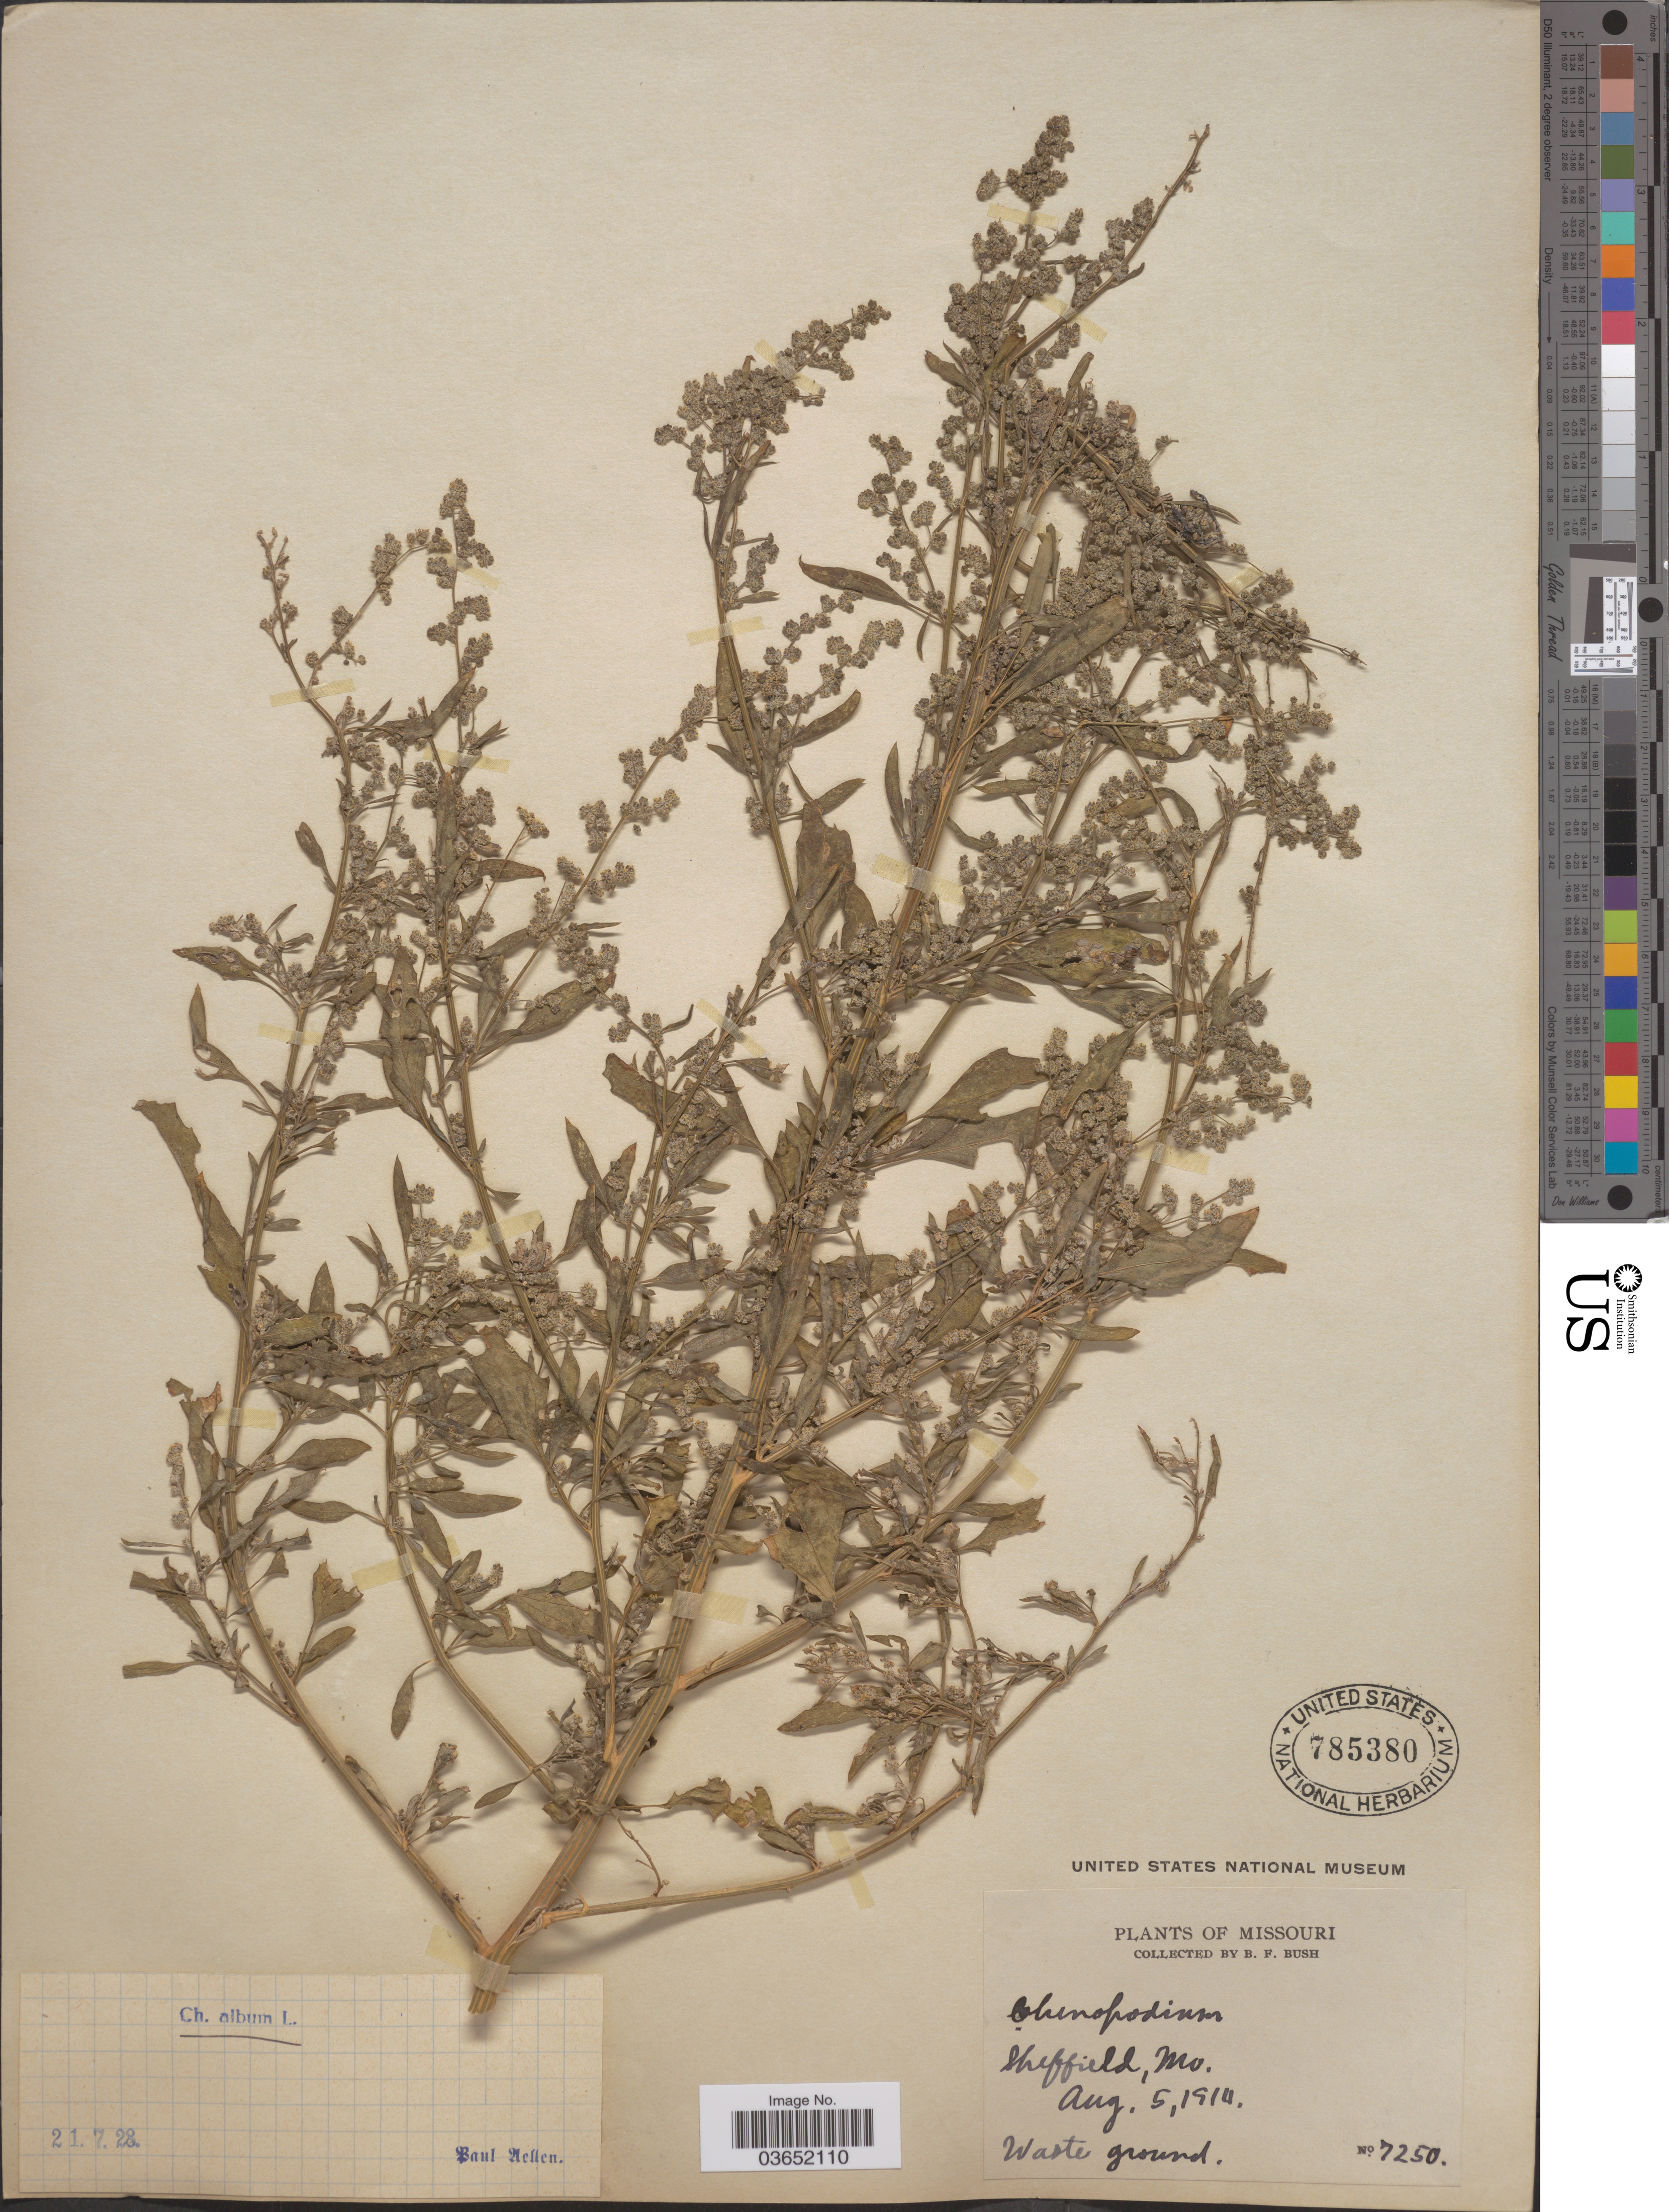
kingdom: Plantae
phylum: Tracheophyta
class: Magnoliopsida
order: Caryophyllales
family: Amaranthaceae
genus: Chenopodium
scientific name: Chenopodium album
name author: L.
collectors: B. F. Bush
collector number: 7250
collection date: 1914-08-05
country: United States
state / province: Missouri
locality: Sheffield.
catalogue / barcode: US 785380